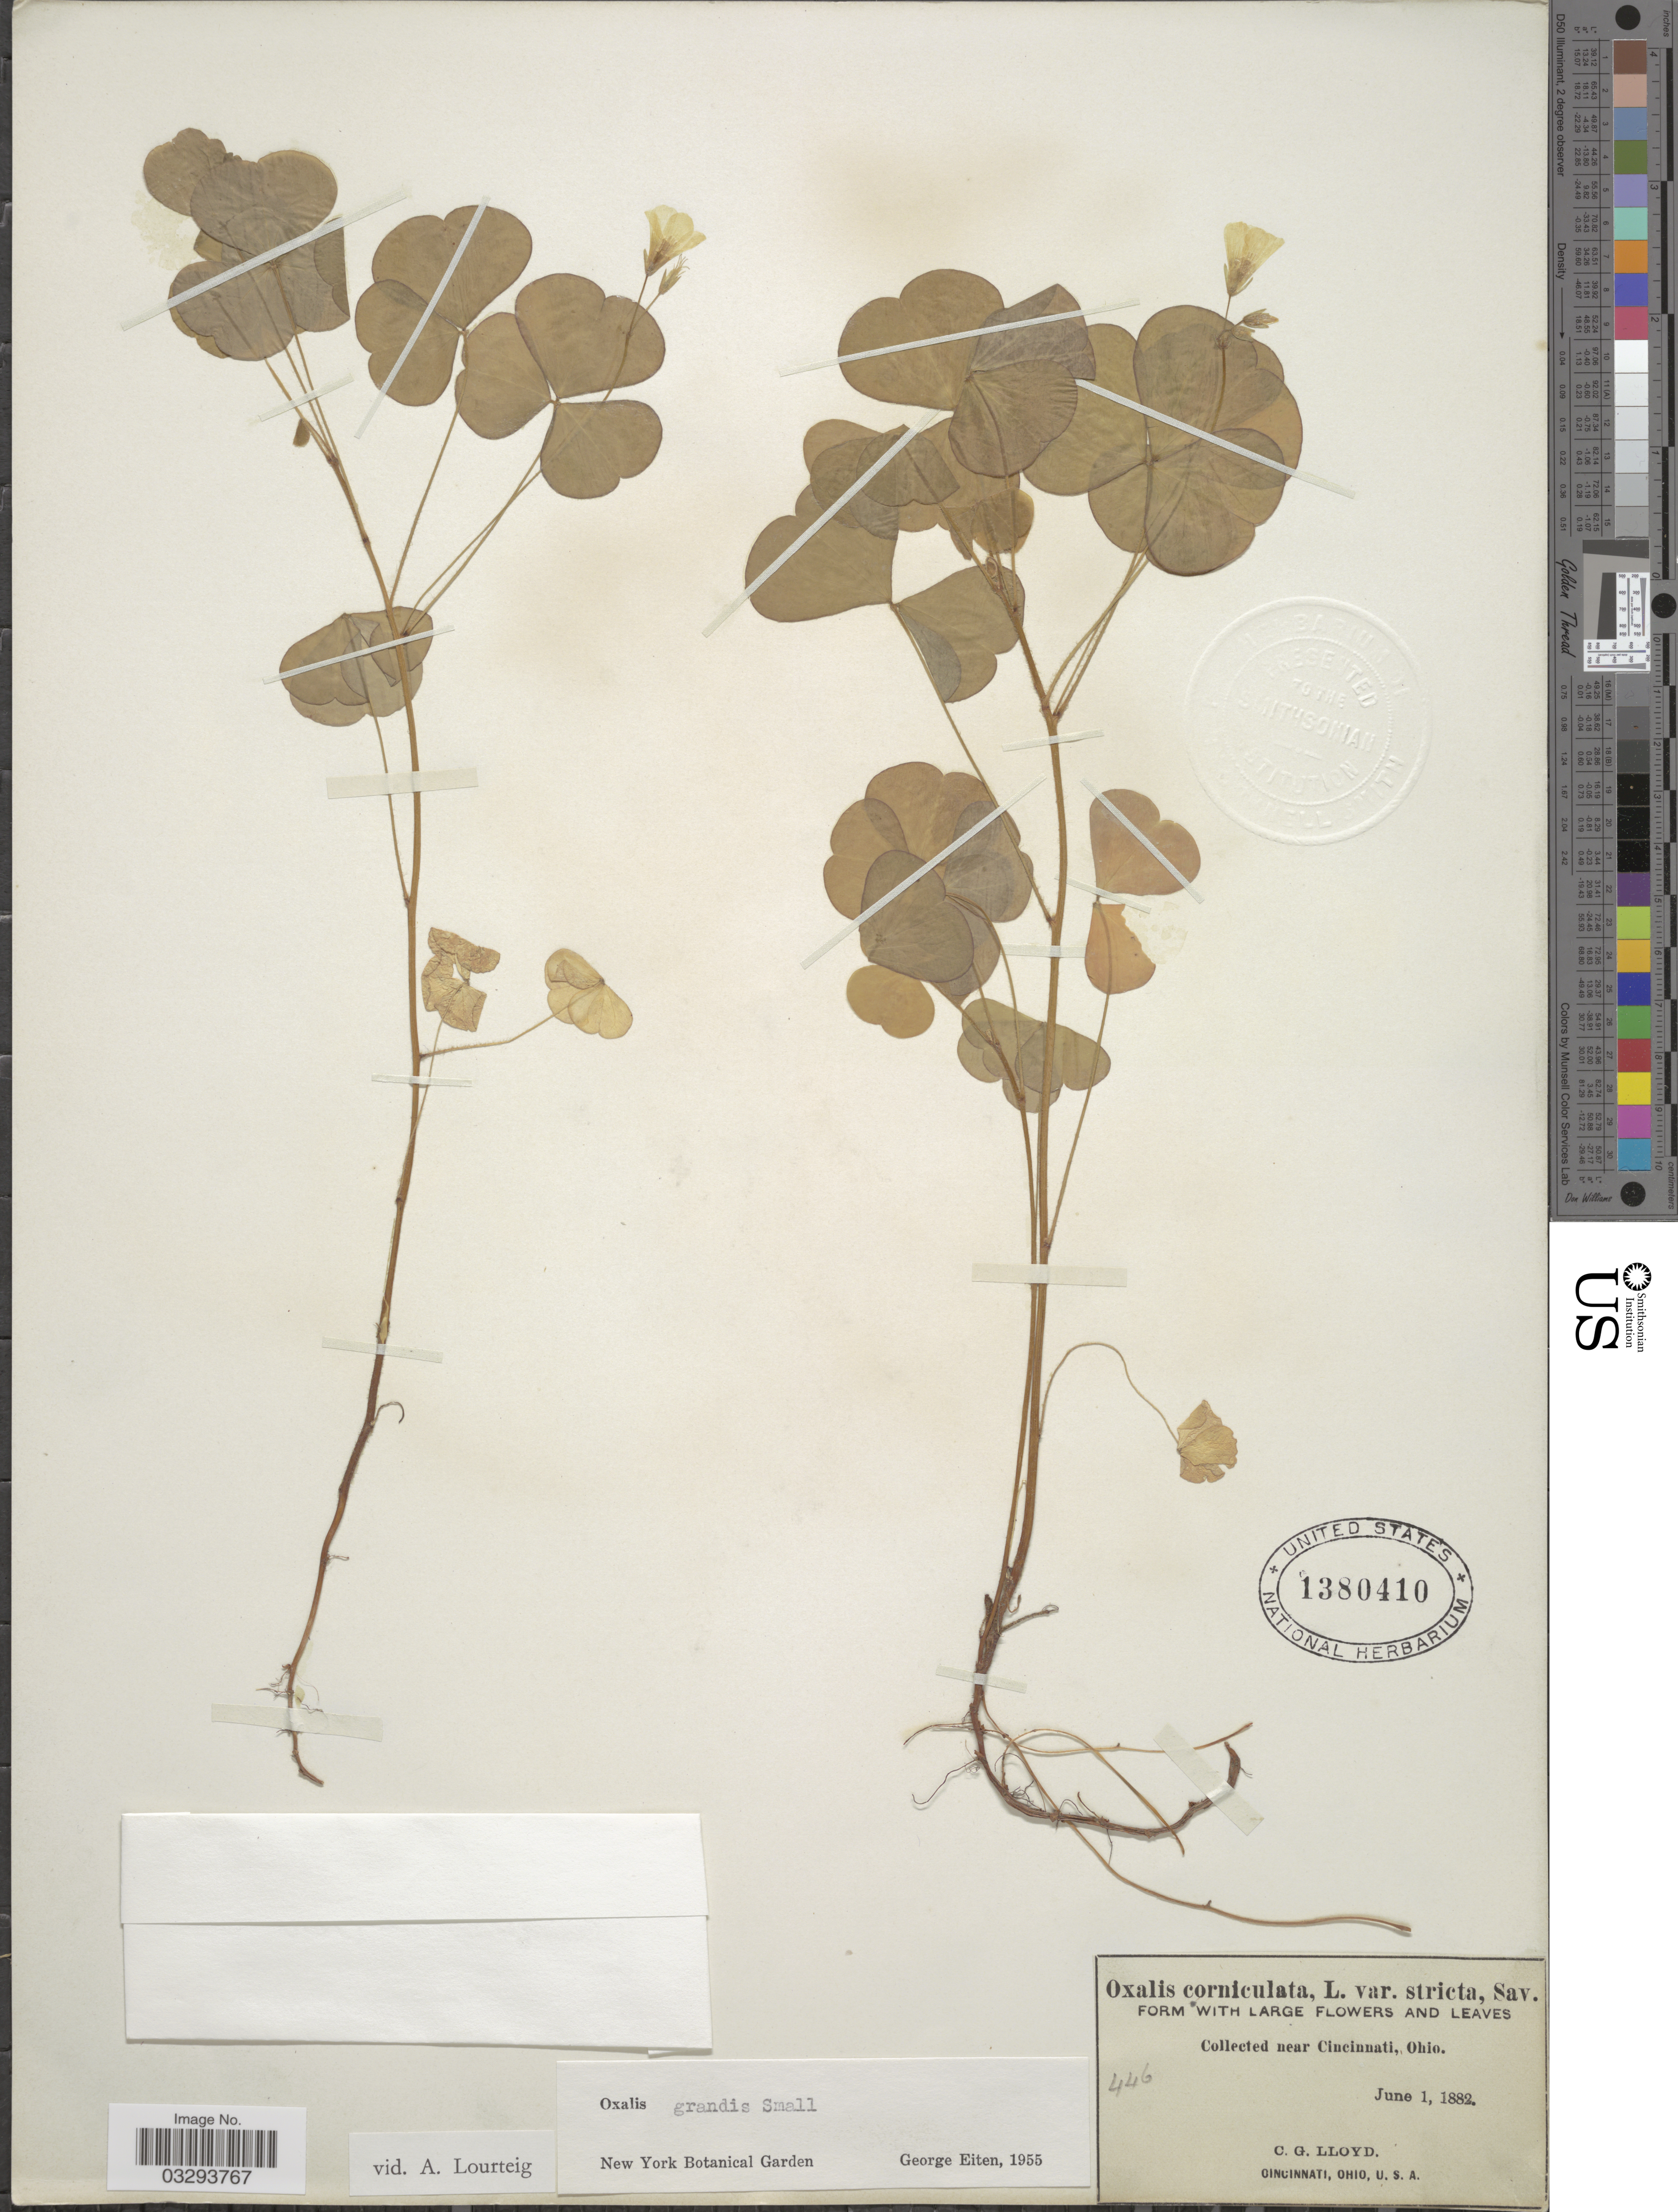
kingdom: Plantae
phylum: Tracheophyta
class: Magnoliopsida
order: Oxalidales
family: Oxalidaceae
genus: Oxalis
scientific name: Oxalis grandis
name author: Small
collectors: C. G. Lloyd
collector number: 446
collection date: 1882-06-01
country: United States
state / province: Ohio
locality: Near Cincinnati.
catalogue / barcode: US 1380410